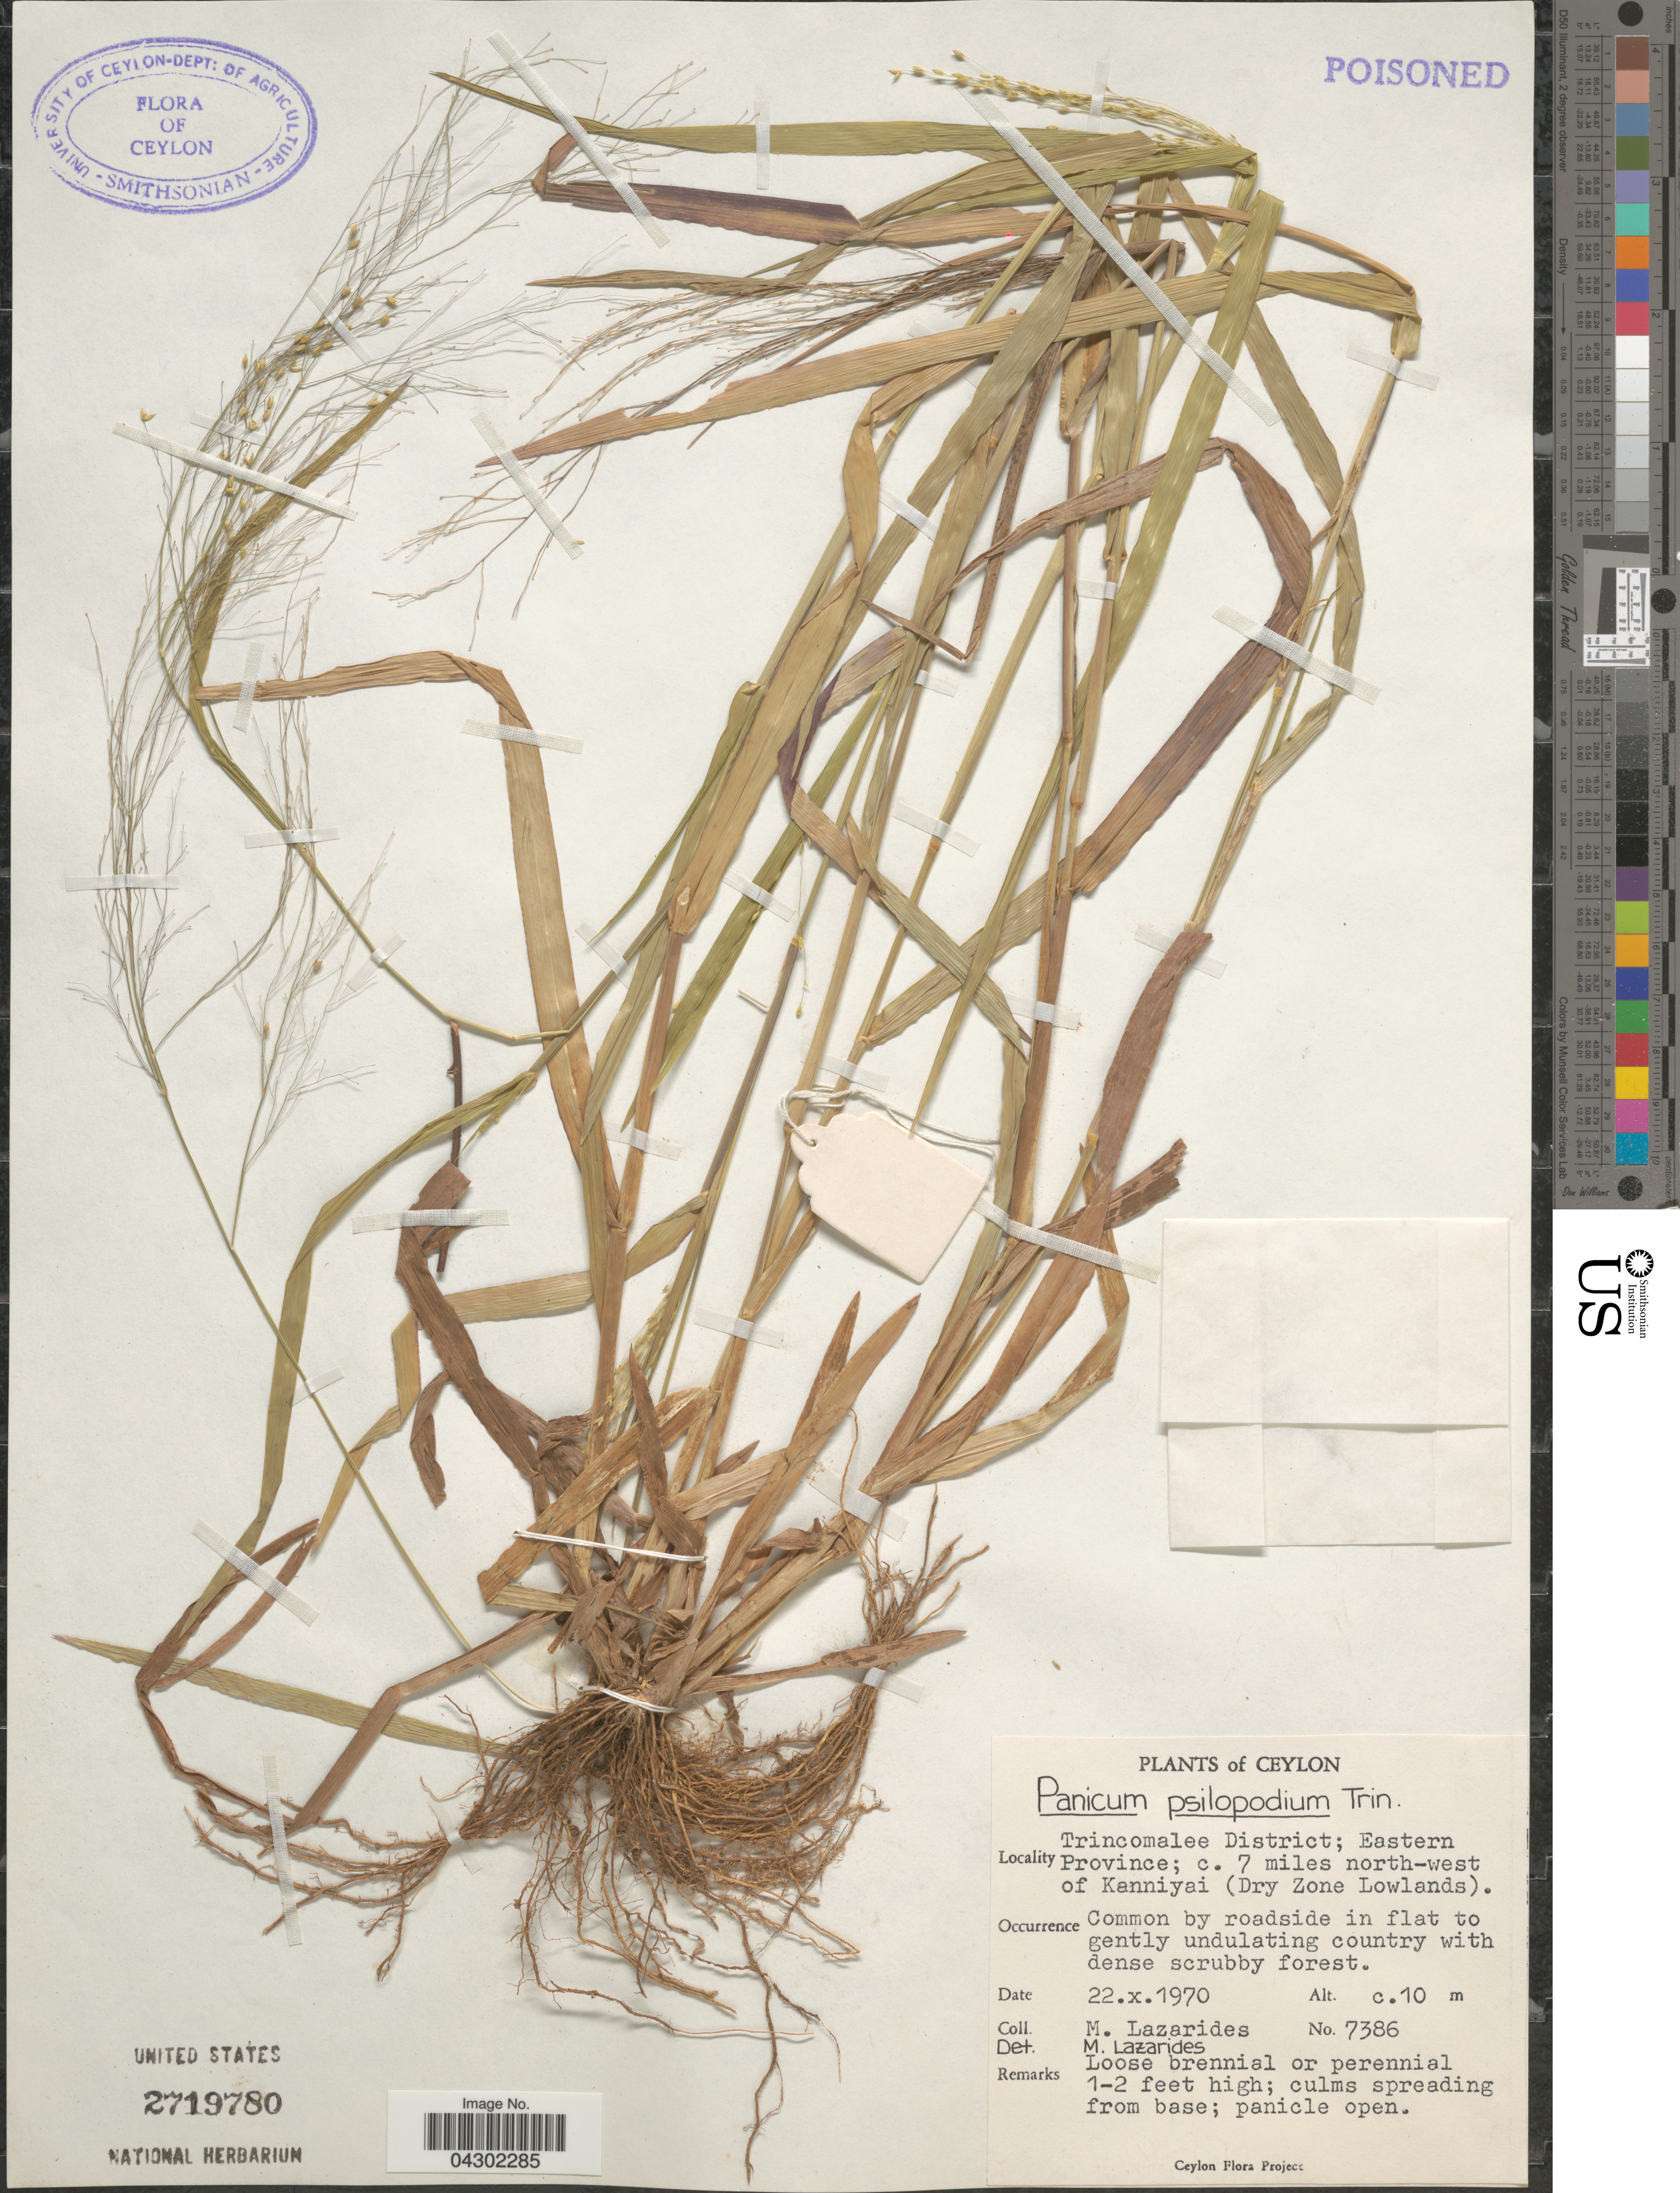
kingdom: Plantae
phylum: Tracheophyta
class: Liliopsida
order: Poales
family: Poaceae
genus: Panicum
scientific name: Panicum sumatrense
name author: P. Roth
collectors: M. Lazarides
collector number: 7386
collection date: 1970-10-22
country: Sri Lanka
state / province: Eastern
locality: Ceylon. Trincomalee District; c. 7 miles north-west of Kanniyai (Dry Zone Lowlands).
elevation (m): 10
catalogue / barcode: US 2719780